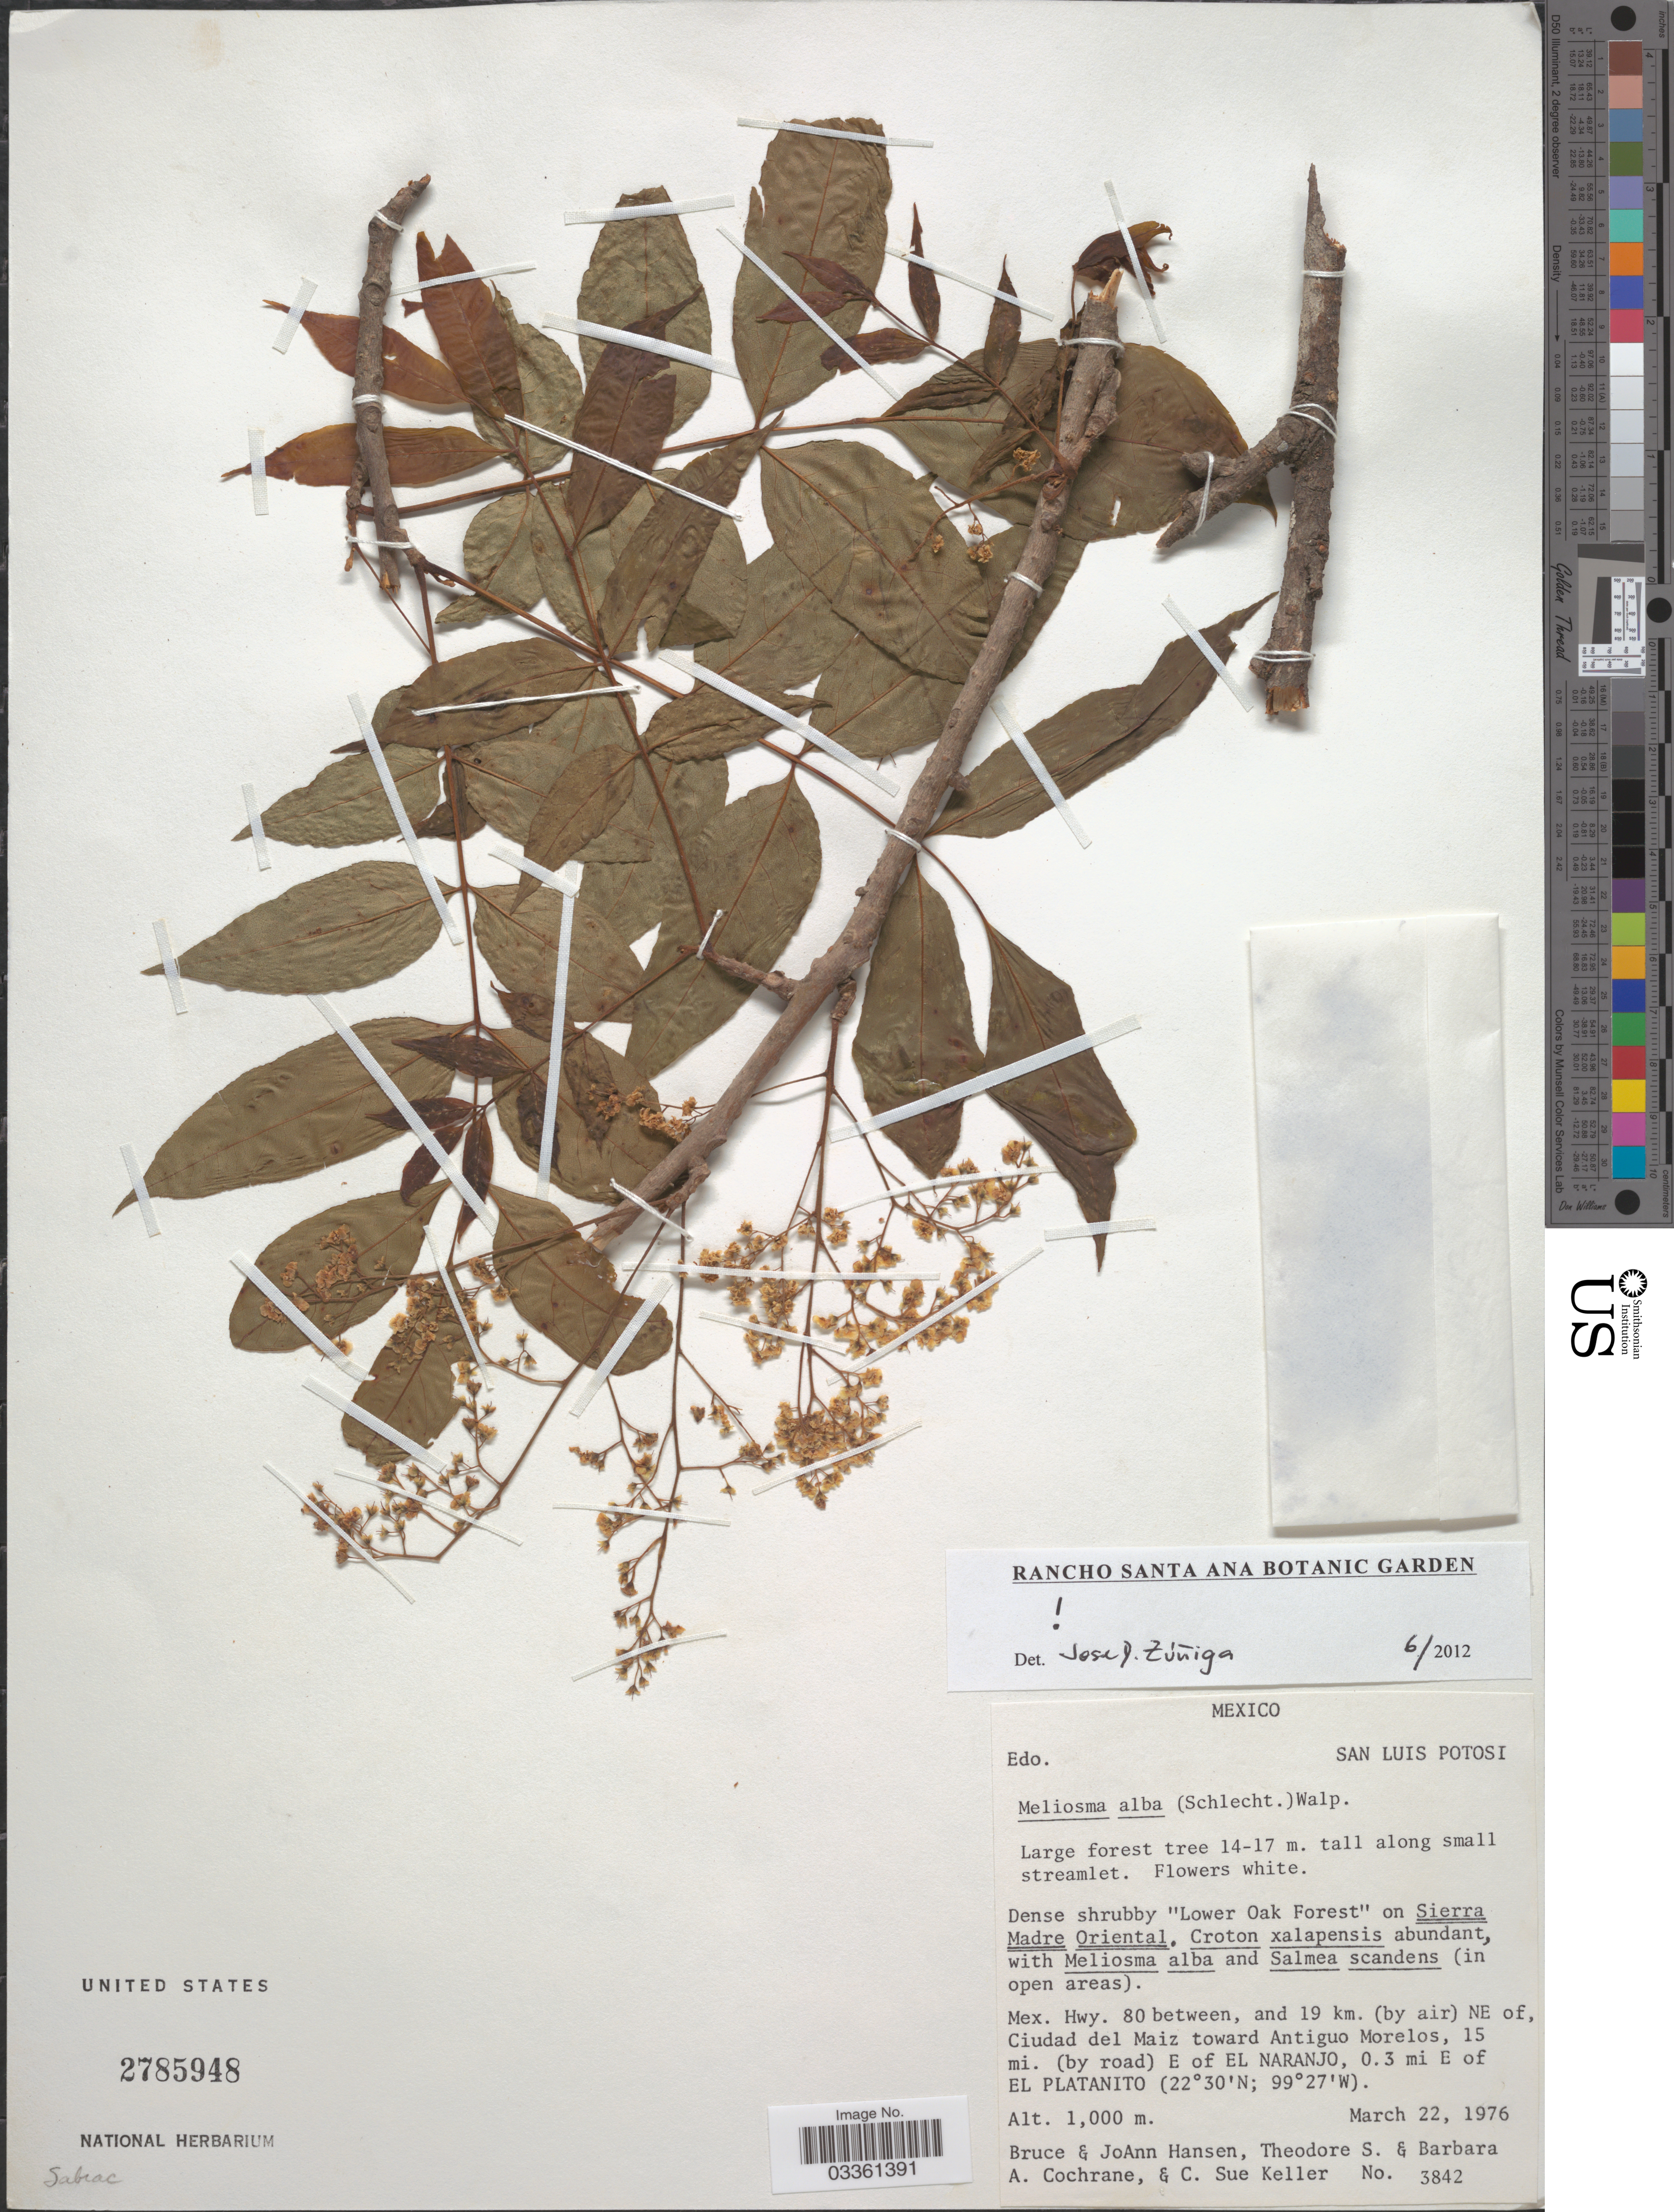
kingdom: Plantae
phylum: Tracheophyta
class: Magnoliopsida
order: Proteales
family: Sabiaceae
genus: Kingsboroughia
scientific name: Kingsboroughia alba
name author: (Schltdl.) Liebm.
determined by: Strong, Mark T., (BOT), Smithsonian Institution - National Museum of Natural History (UNITED STATES)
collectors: B. Hansen, J. Hansen, T. S. Cochrane, B. Cochrane & C. Keller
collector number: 3842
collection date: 1976-03-22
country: Mexico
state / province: San Luis Potosí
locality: Hwy. 80 between, and 19 km. (by air) NE of Ciudad del Maiz toward Antiguo Morelos, 15 mi. (by road) E of El Naranjo, 0.3 mi E of El Platanito.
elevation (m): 1000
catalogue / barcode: US 2785948